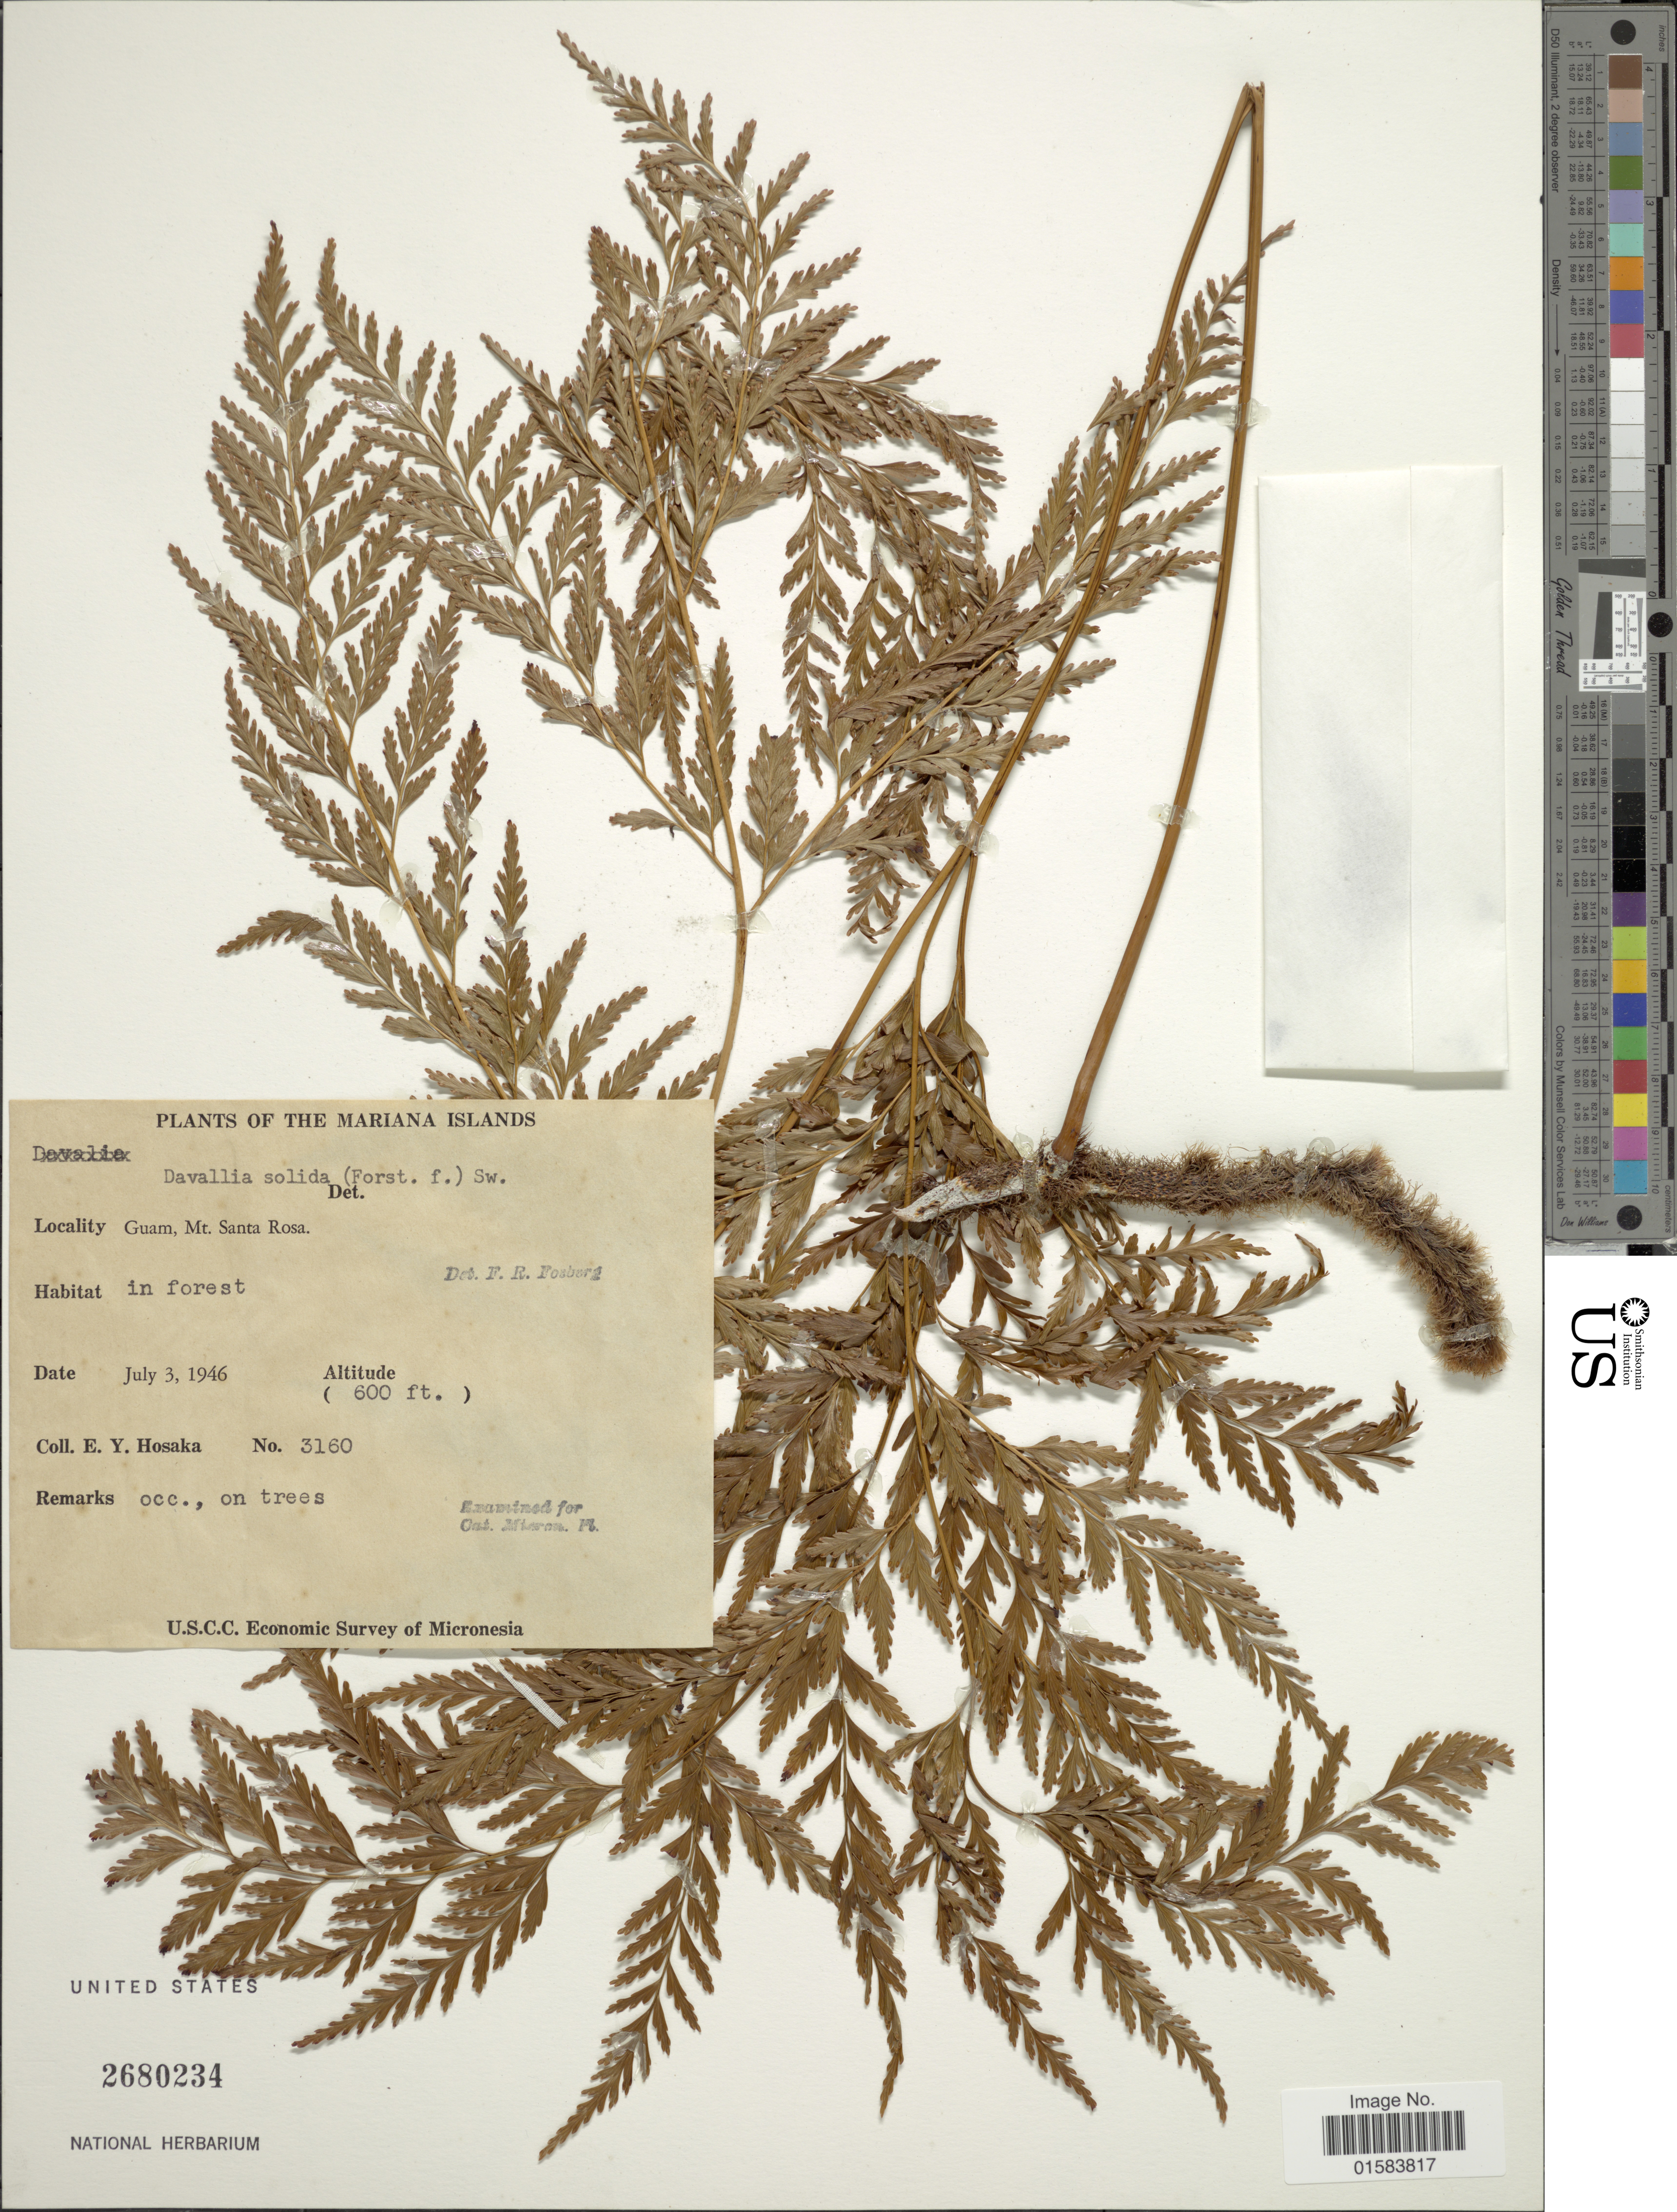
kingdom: Plantae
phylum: Tracheophyta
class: Polypodiopsida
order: Polypodiales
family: Davalliaceae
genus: Davallia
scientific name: Davallia solida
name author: (G. Forst.) Sw.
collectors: E. Y. Hosaka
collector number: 3160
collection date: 1946-07-03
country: Guam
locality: The Mariana Islands, Mt. Santa Rosa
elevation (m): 183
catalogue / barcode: US 2680234